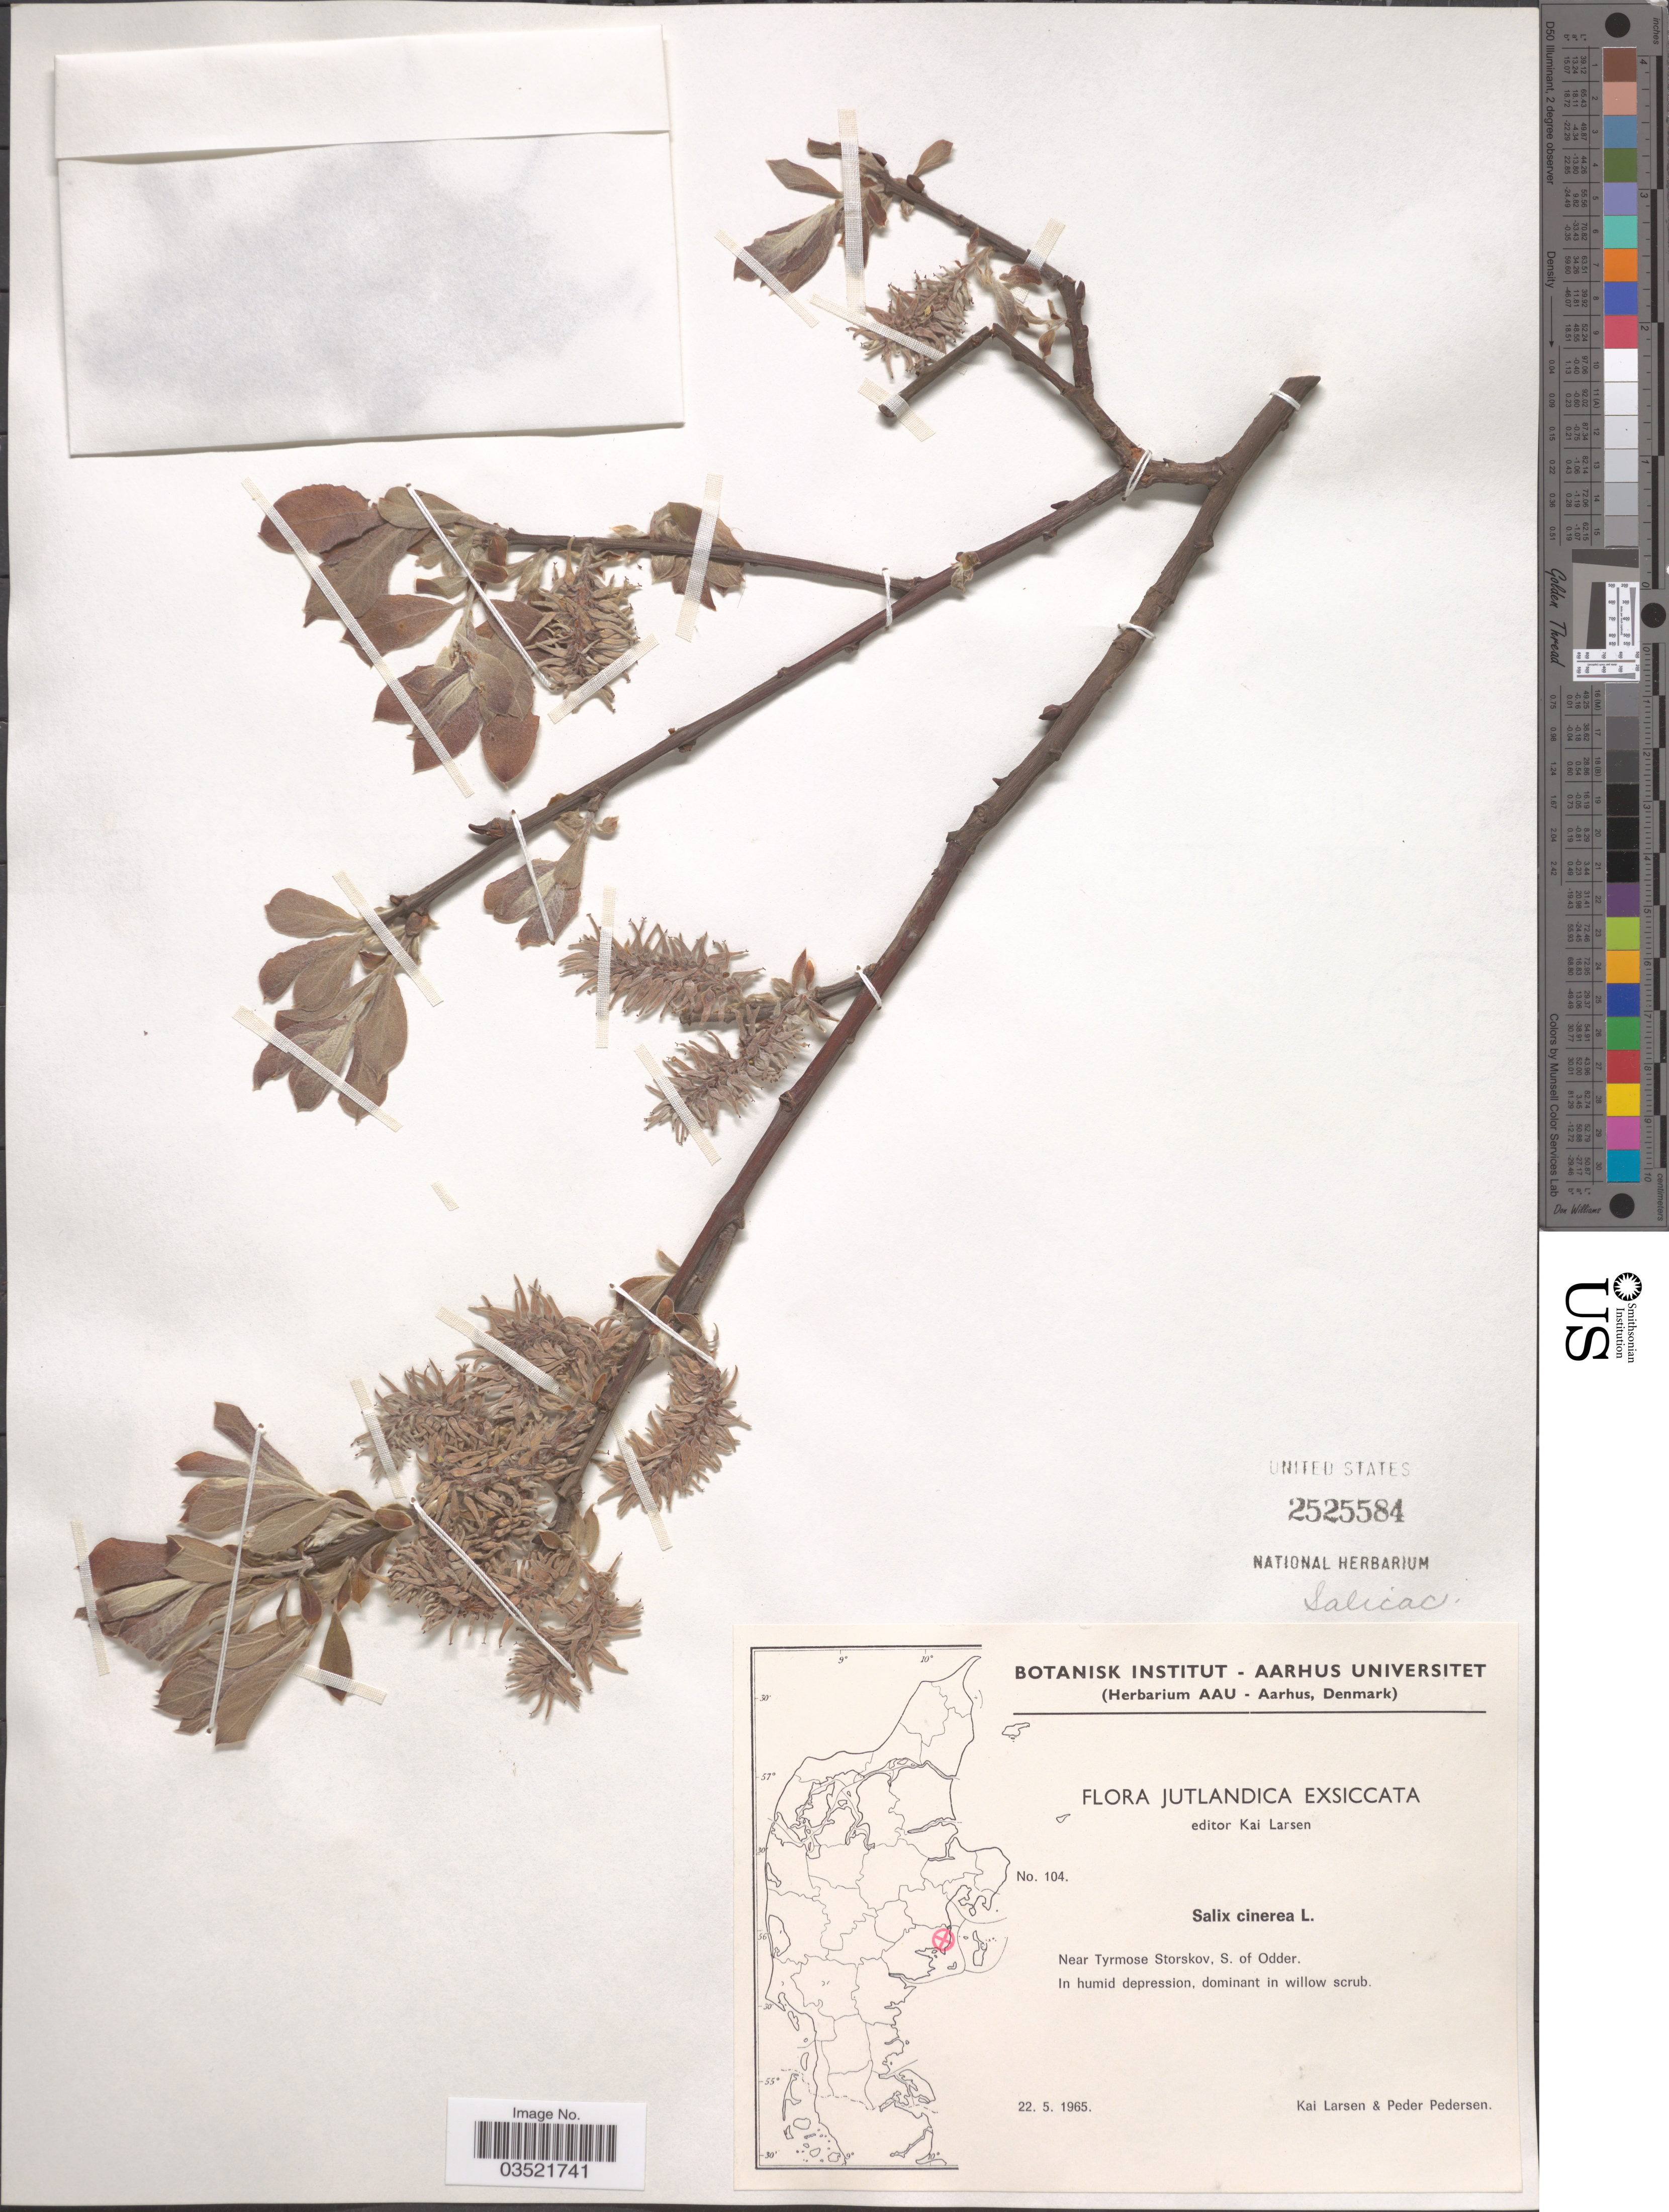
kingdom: Plantae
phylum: Tracheophyta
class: Magnoliopsida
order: Malpighiales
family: Salicaceae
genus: Salix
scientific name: Salix cinerea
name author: L.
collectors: K. Larsen & P. Pedersen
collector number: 104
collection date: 1965-05-22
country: Denmark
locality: Jutlandica. Near Tyrmose Storskov, S. of Odder.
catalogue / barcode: US 2525584